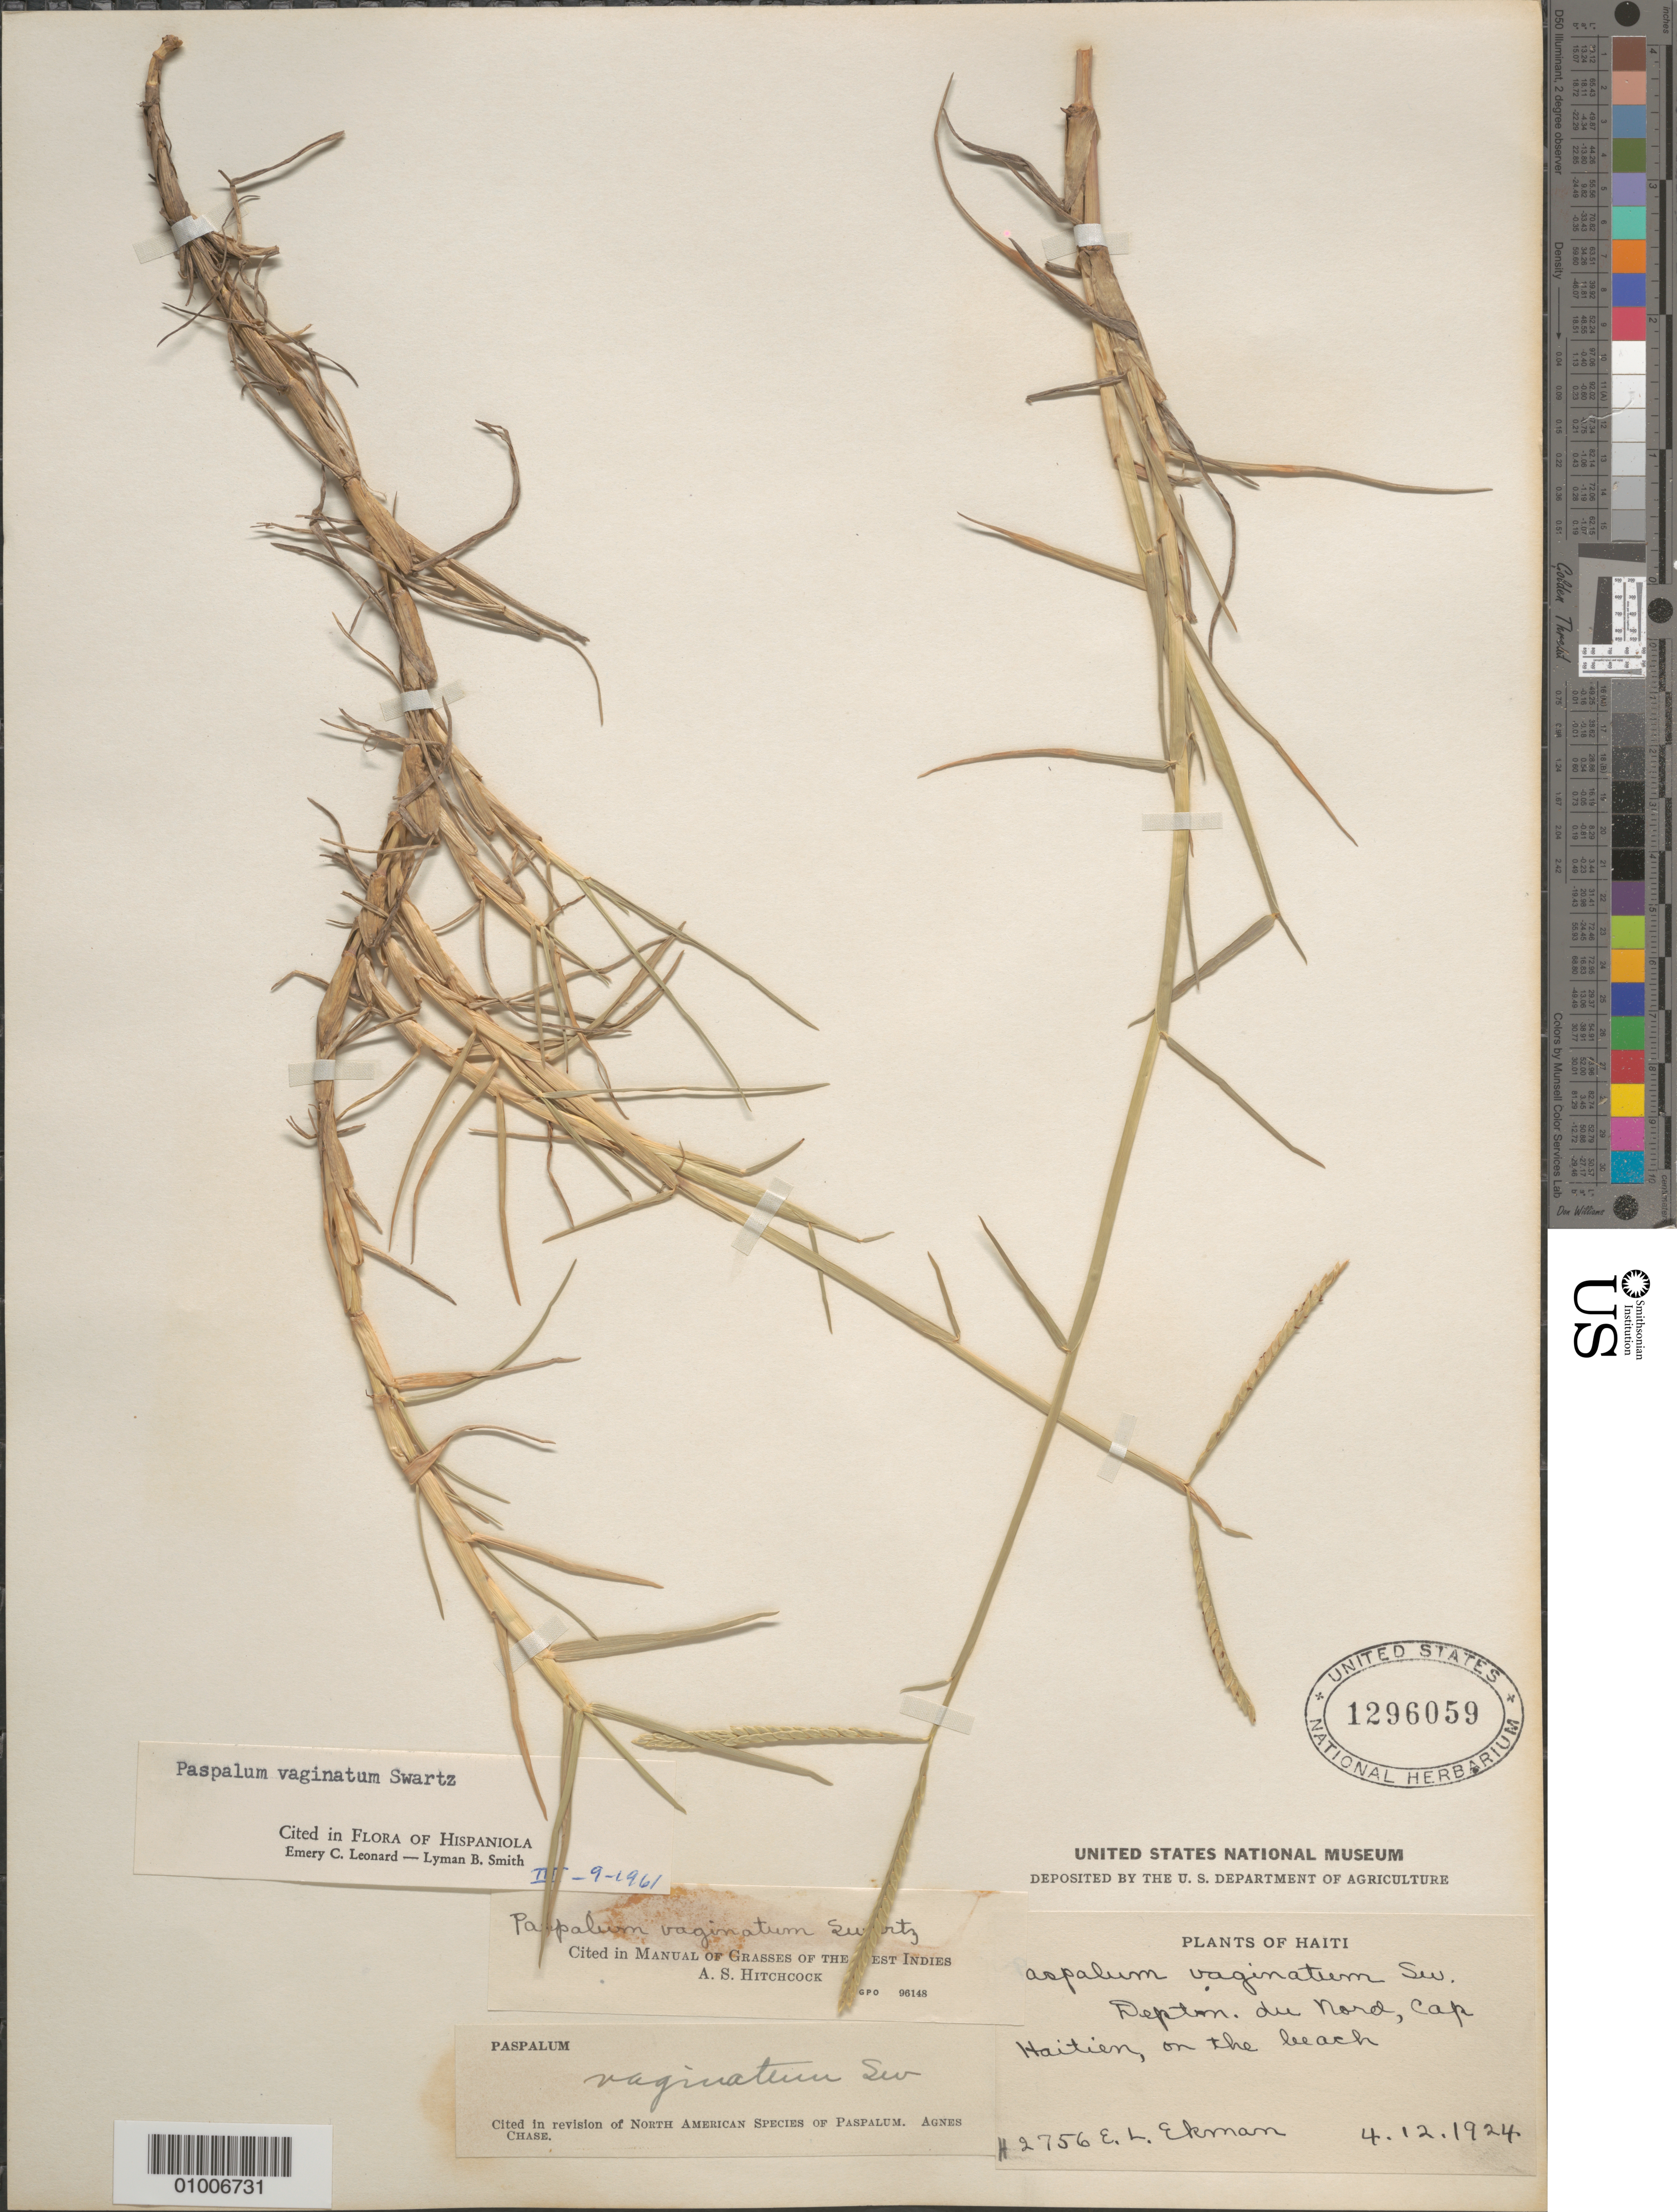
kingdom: Plantae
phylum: Tracheophyta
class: Liliopsida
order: Poales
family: Poaceae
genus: Paspalum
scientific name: Paspalum vaginatum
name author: Sw.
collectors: E. L. Ekman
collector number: H 2756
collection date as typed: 04 Dec 1924 or 12 Apr 1924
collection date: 1924-04-12 or 1924-12-04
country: Haiti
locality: on the beach.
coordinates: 0 N, 0 E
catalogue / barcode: US 1296059